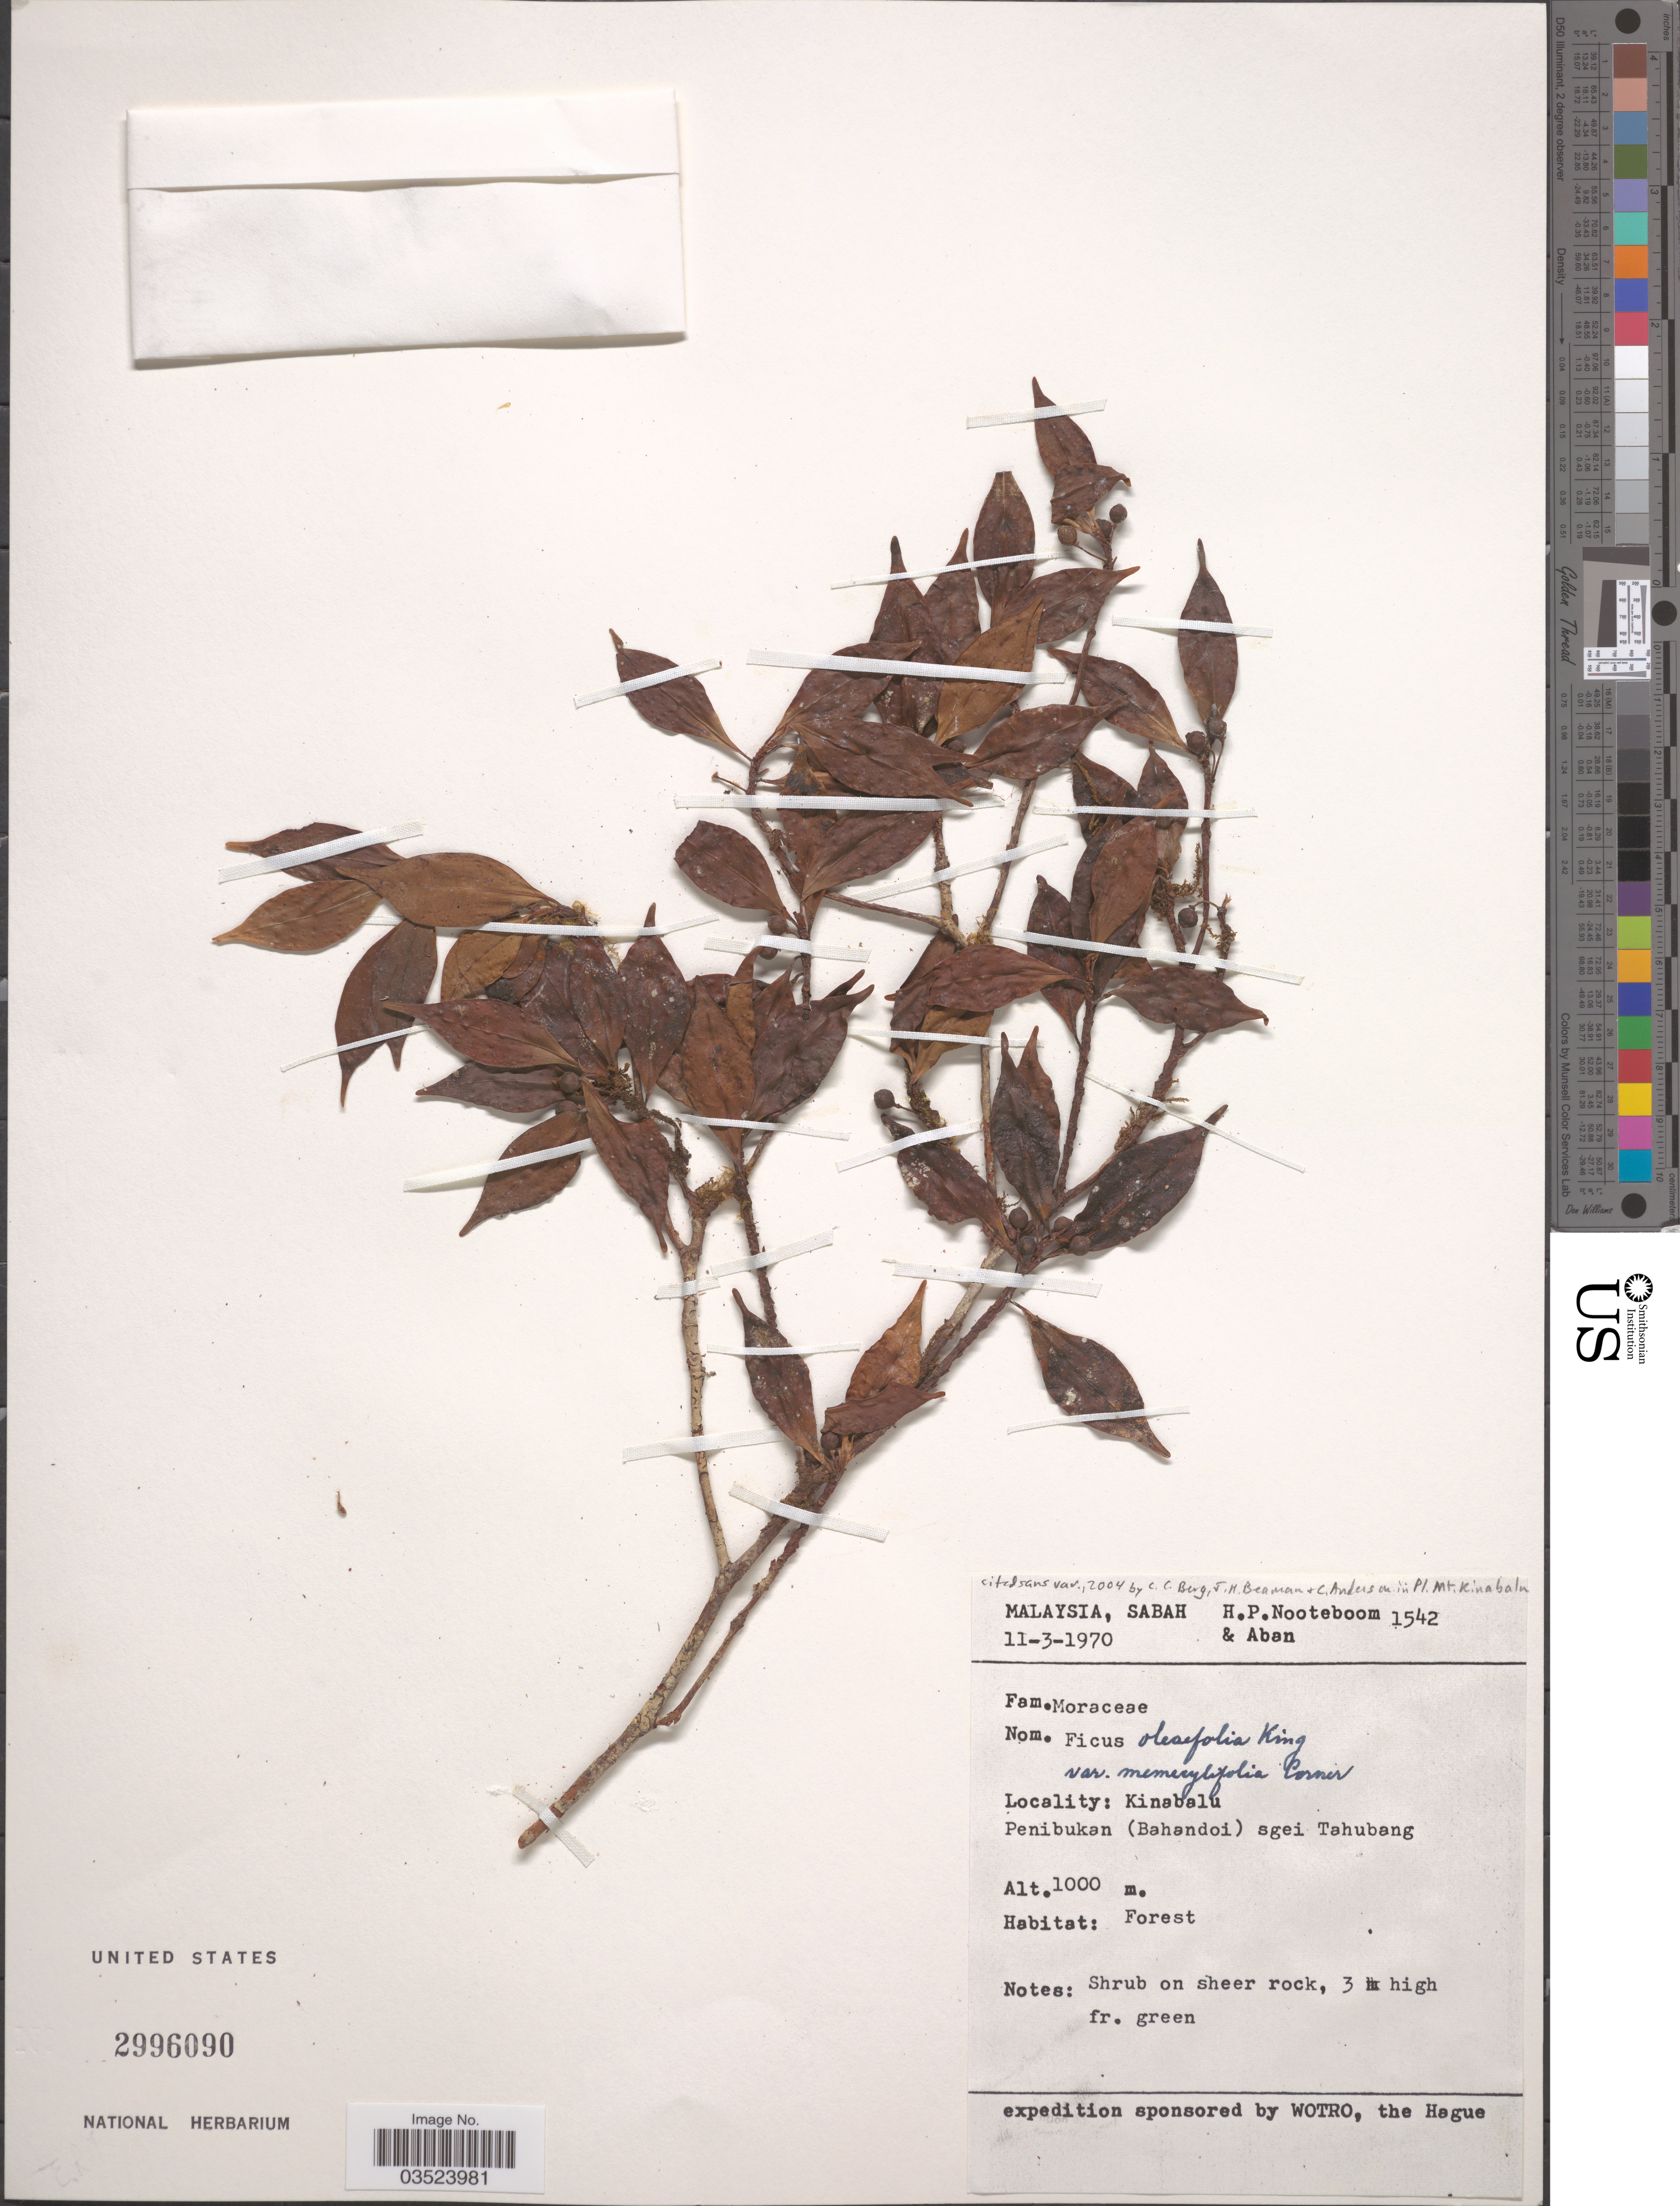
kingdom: Plantae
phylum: Tracheophyta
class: Magnoliopsida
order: Rosales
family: Moraceae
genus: Ficus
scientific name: Ficus oleifolia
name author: King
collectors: H. P. Nooteboom & -- Aban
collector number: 1542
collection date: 1970-03-11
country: Malaysia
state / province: Sabah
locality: Kinabalu. Penibukan (Bahandoi) sgei Tahubang.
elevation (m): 1000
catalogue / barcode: US 2996090